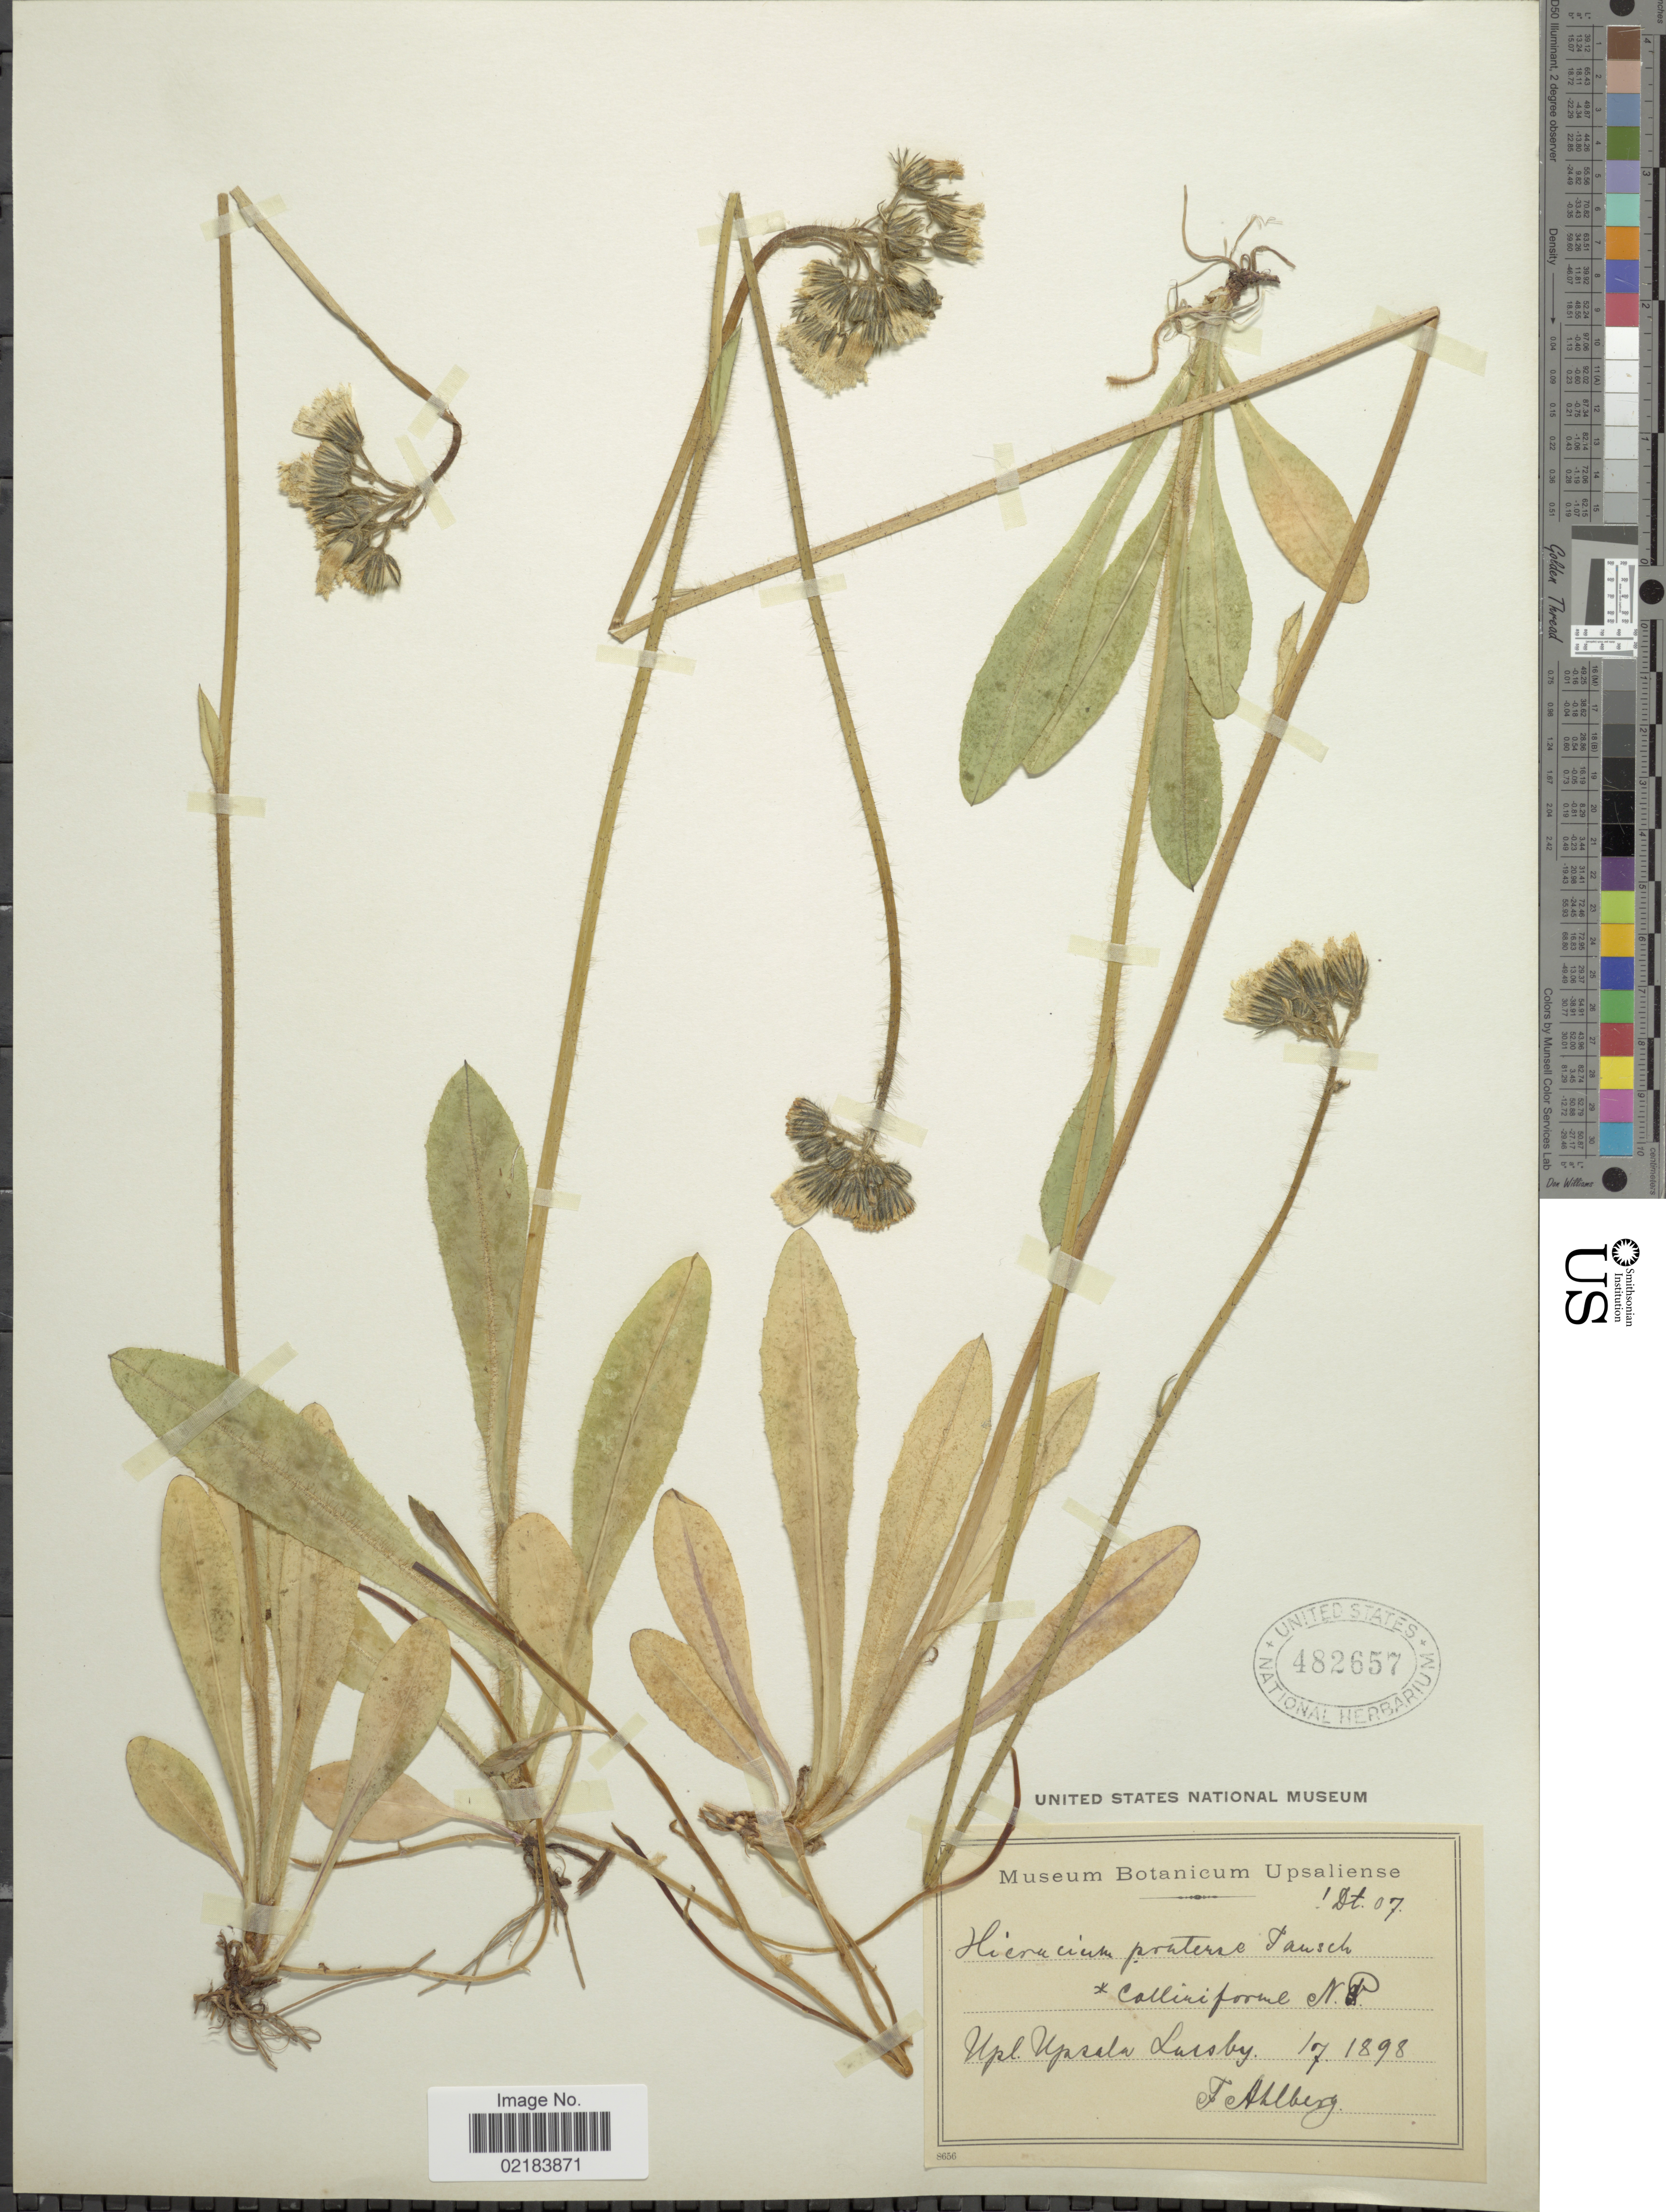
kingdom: Plantae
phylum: Tracheophyta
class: Magnoliopsida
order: Asterales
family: Asteraceae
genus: Pilosella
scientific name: Pilosella caespitosa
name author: (Dumort.) P. D. Sell & C. West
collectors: F. Ahlberg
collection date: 1898-07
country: Sweden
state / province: Uppsala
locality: Upl. Larsby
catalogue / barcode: US 482657